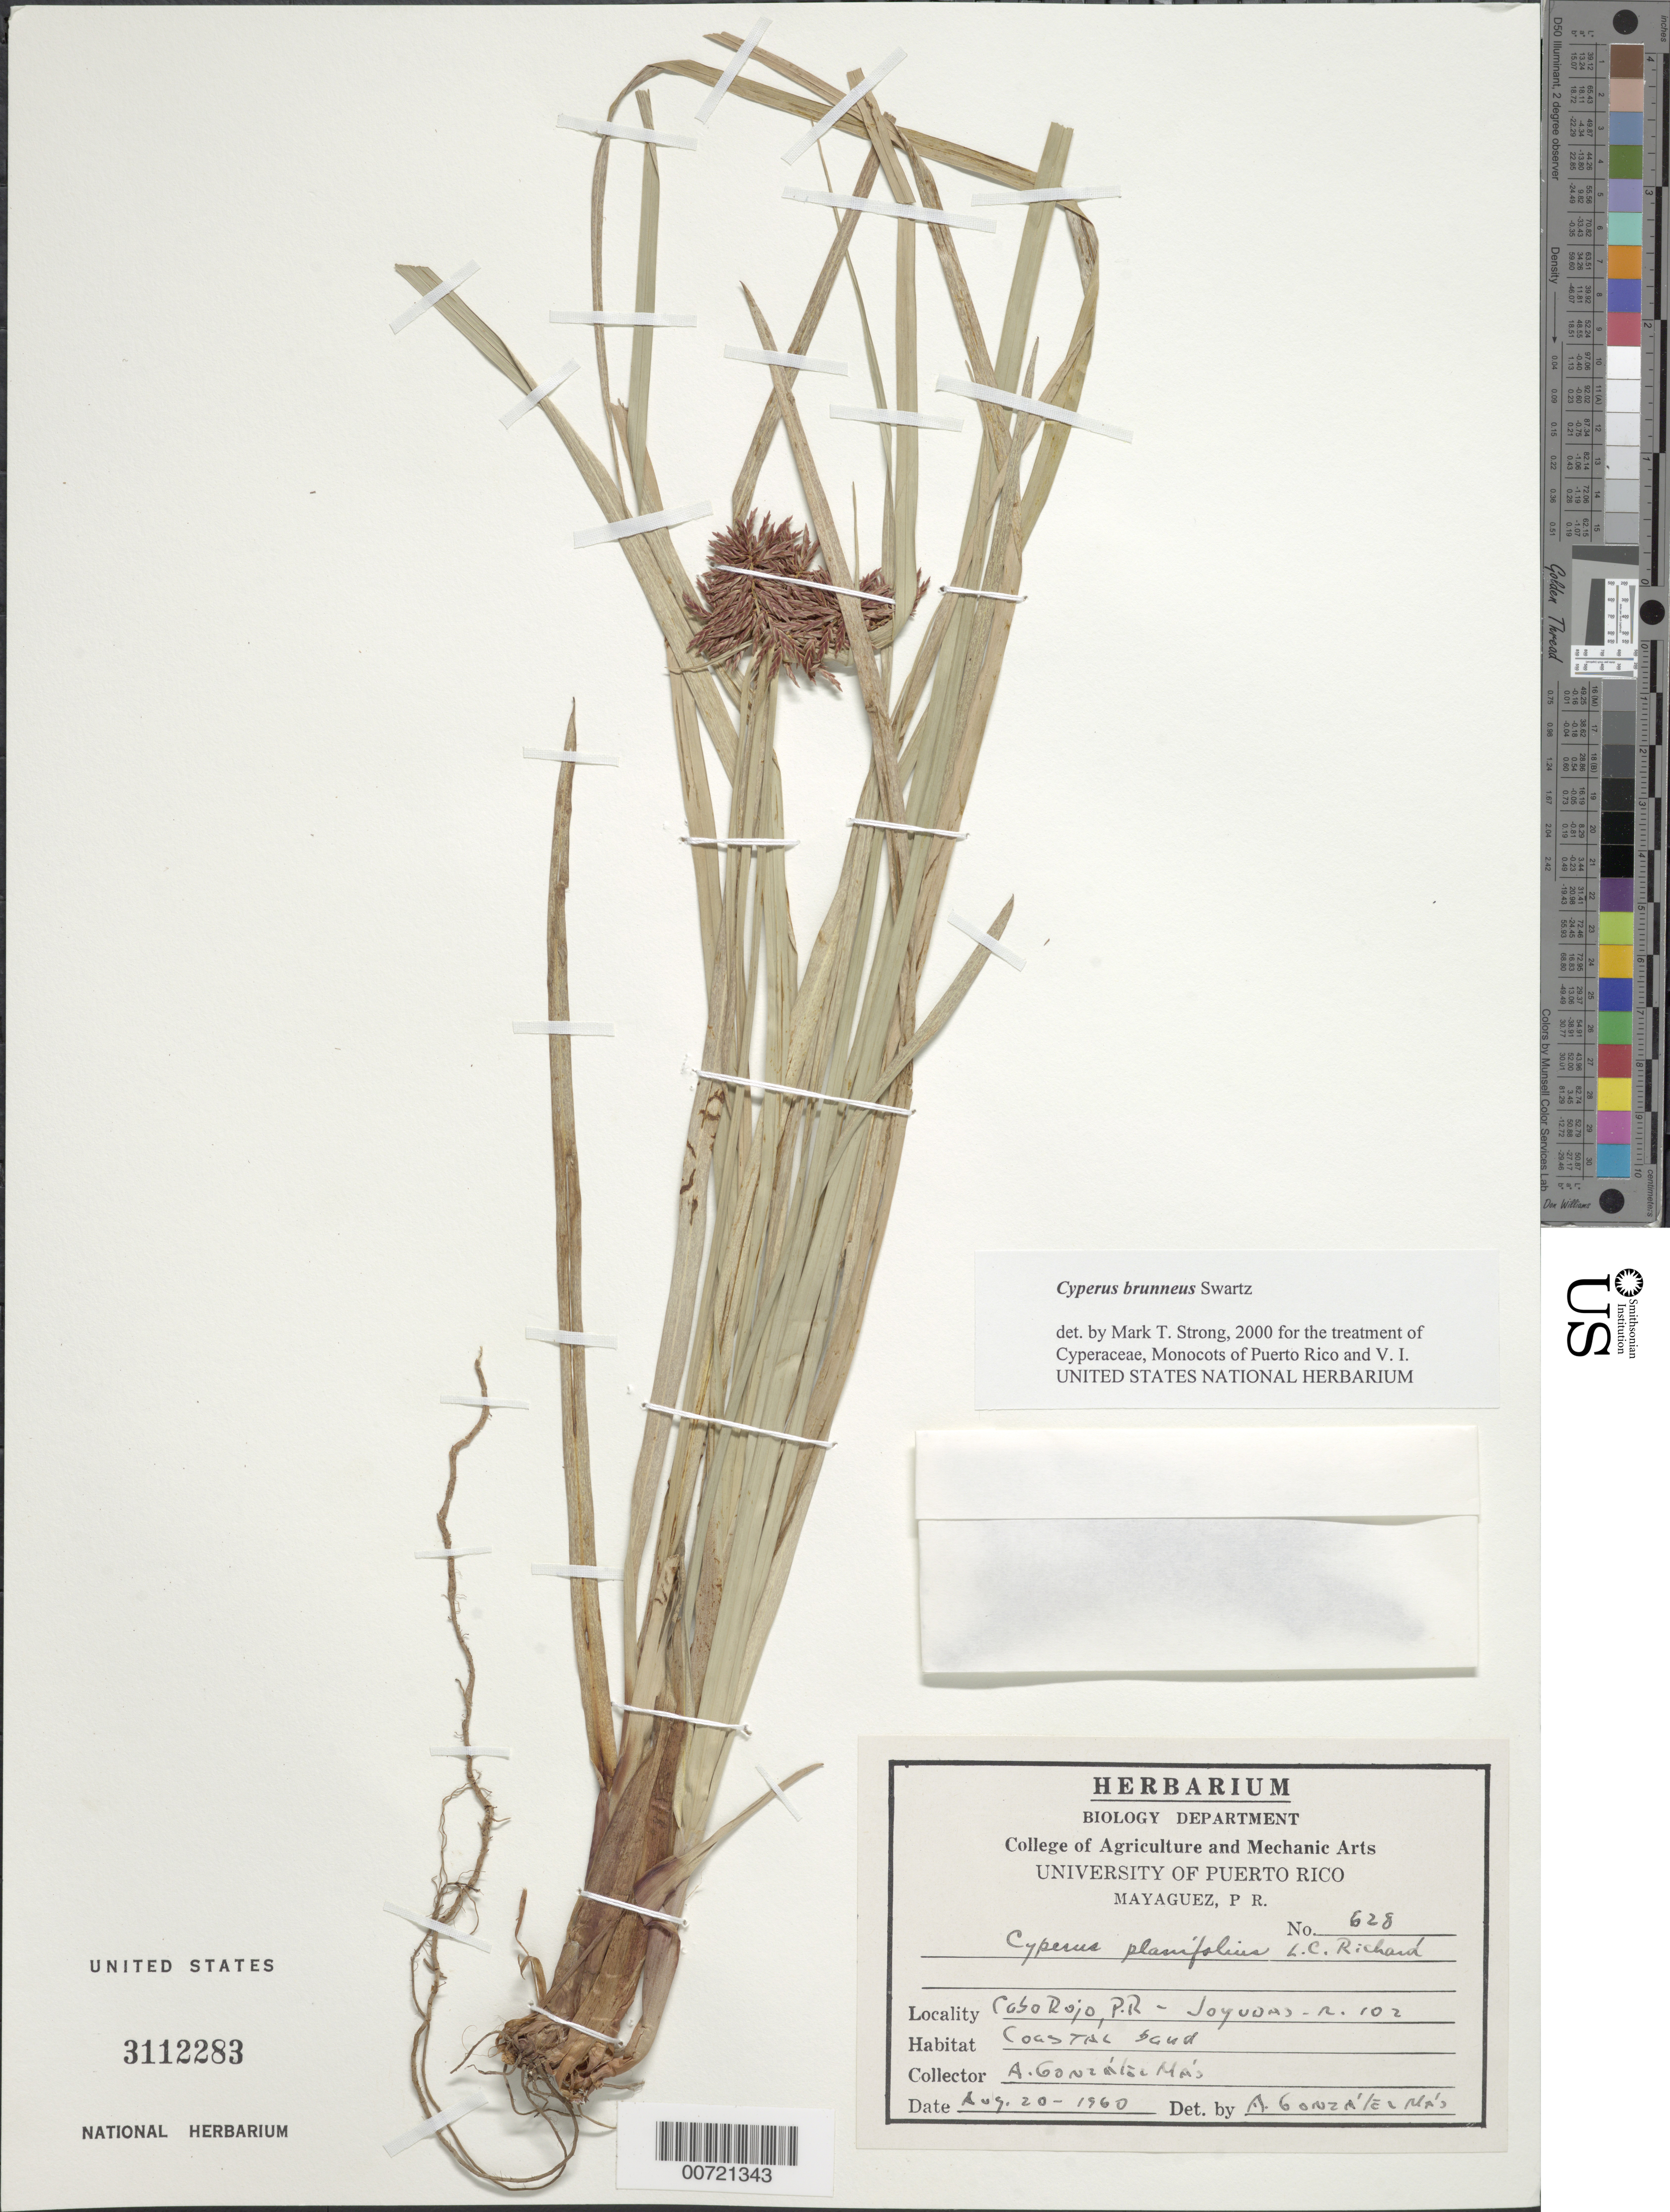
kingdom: Plantae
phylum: Tracheophyta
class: Liliopsida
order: Poales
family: Cyperaceae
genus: Cyperus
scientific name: Cyperus brunneus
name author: Sw.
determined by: Strong, M. T., (US), Smithsonian Institution - National Museum of Natural History (UNITED STATES)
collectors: A. González Más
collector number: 628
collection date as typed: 20 Aug 1960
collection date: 1960-08-20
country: Puerto Rico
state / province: Cabo Rojo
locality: Cabo Rojo: Rt. 102, Joyudas.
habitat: Coastal sands.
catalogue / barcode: US 3112283